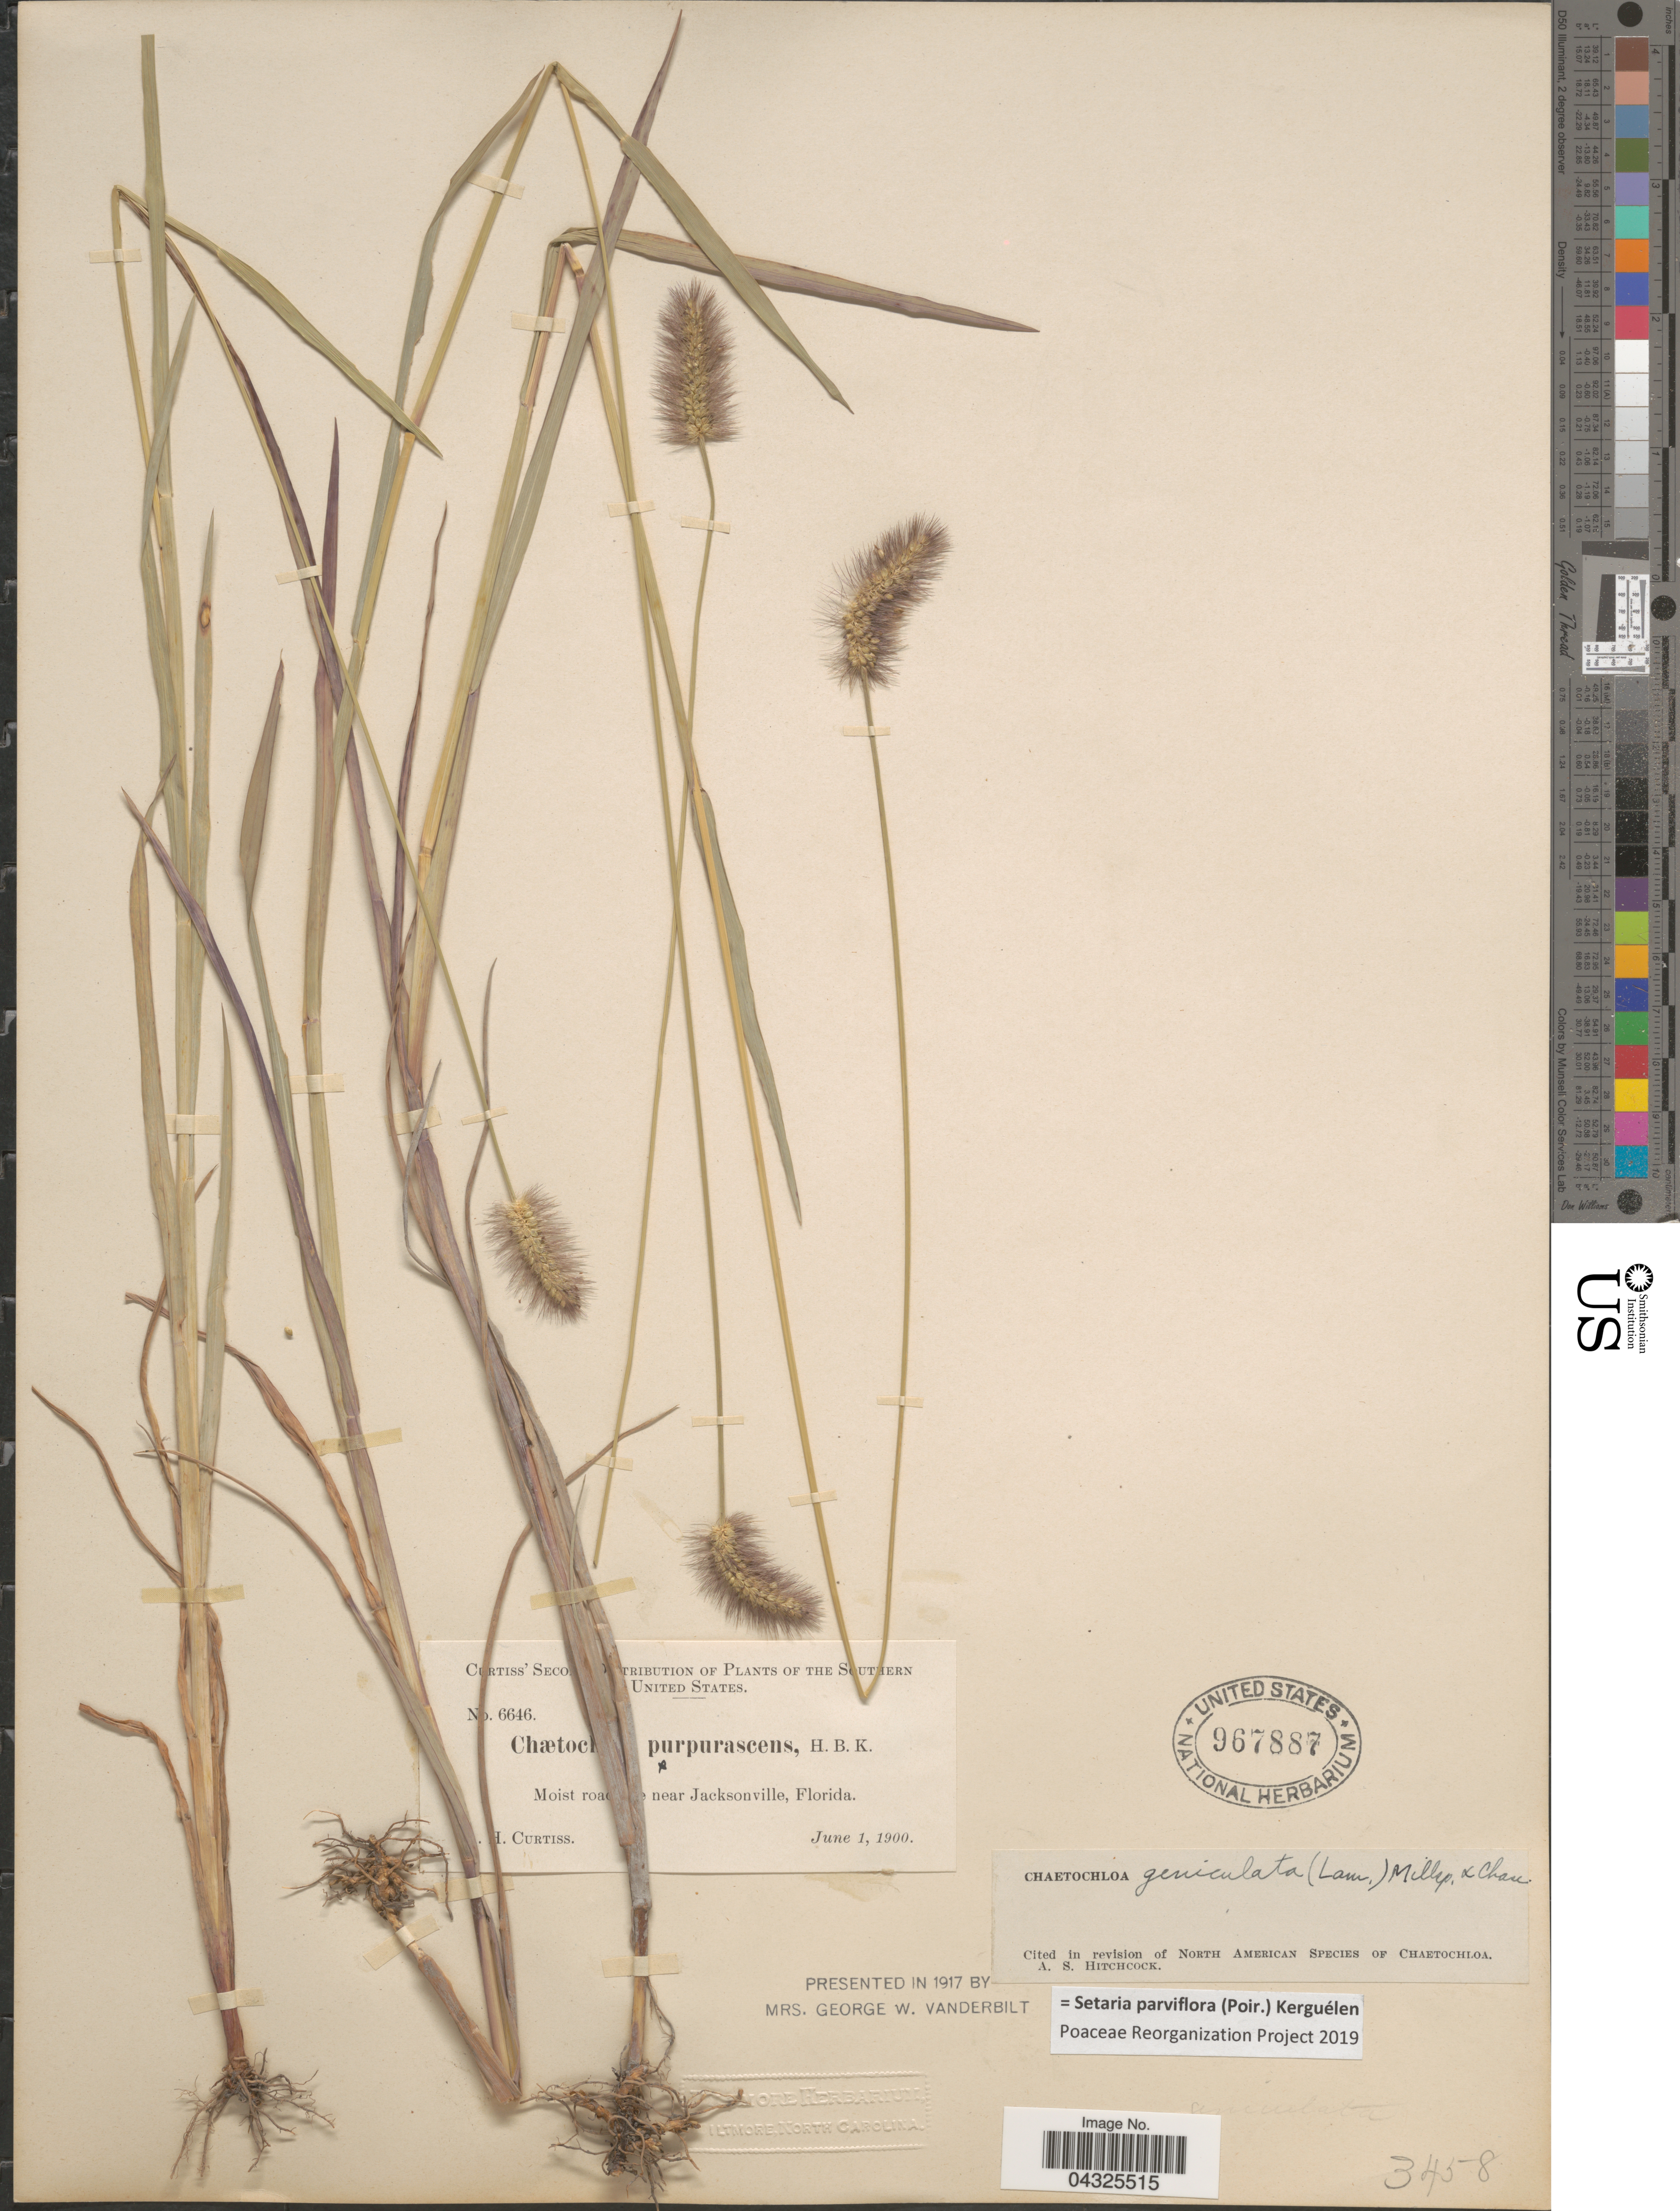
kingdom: Plantae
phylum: Tracheophyta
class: Liliopsida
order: Poales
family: Poaceae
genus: Setaria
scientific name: Setaria parviflora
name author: (Poir.) Kerguélen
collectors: -. Curtiss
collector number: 6646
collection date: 1900-06-01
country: United States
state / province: Florida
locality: Southern United States. Moist roadside near Jacksonville.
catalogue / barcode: US 967887